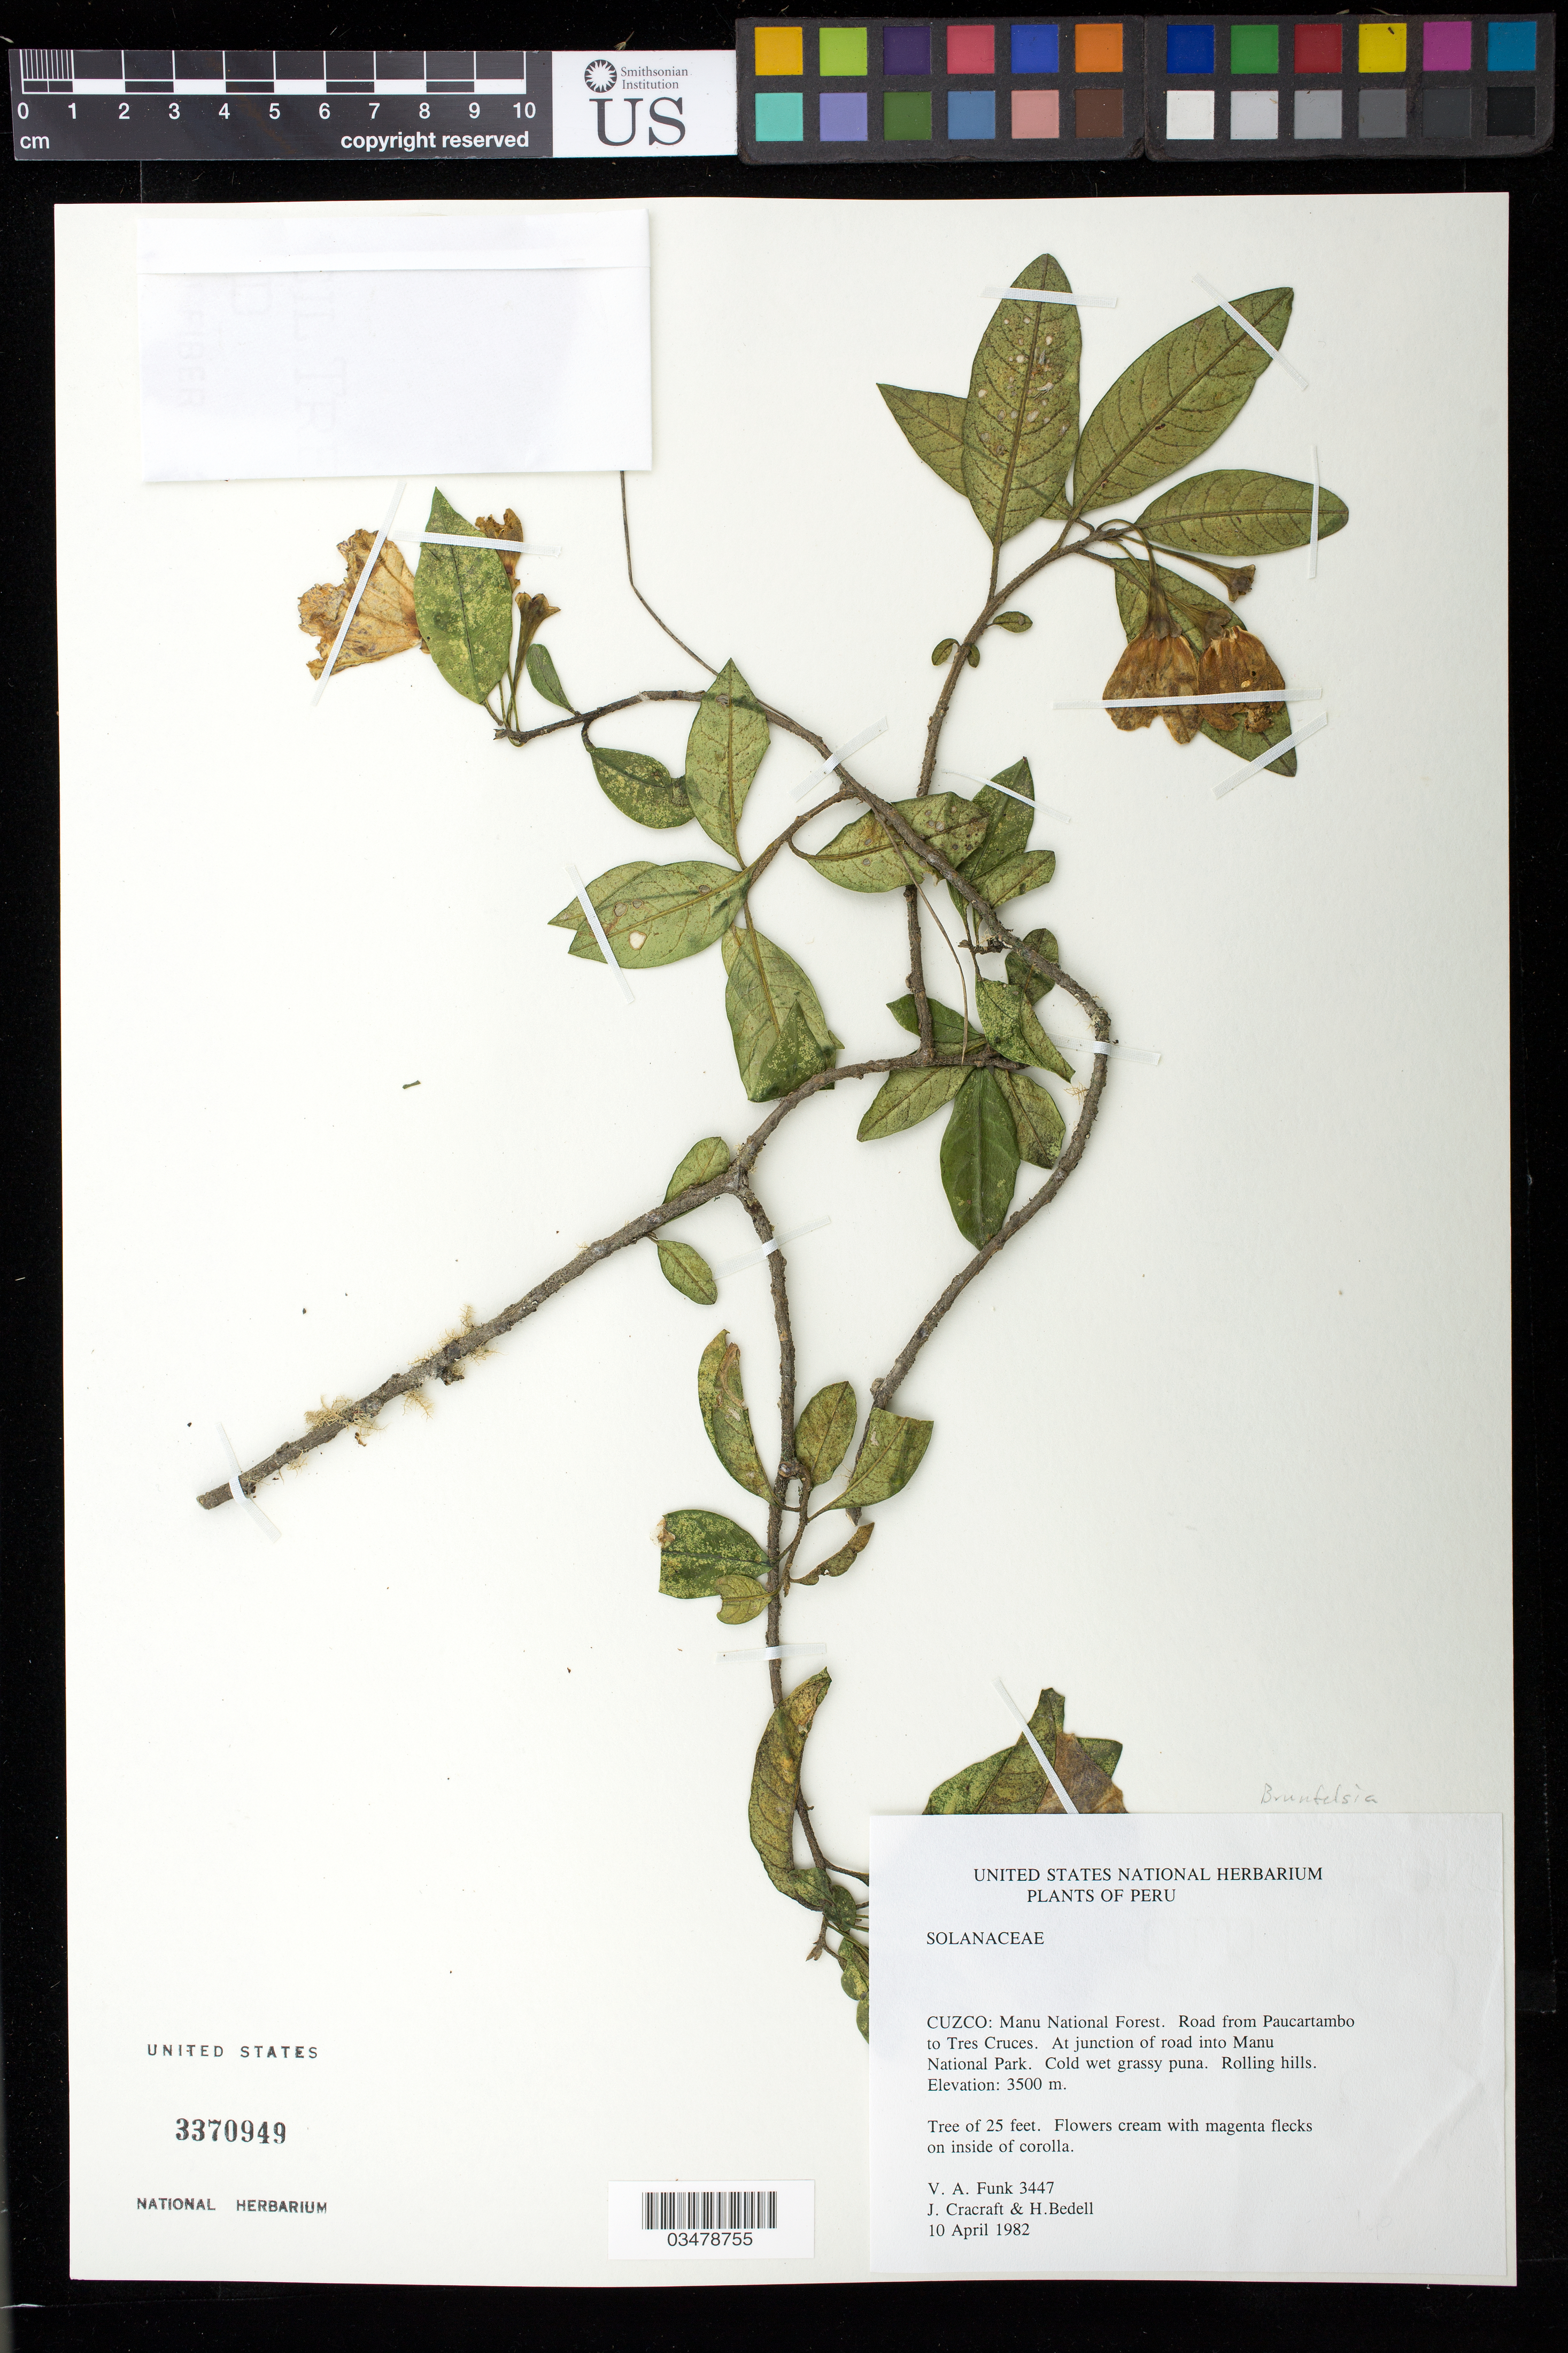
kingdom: Plantae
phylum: Tracheophyta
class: Magnoliopsida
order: Solanales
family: Solanaceae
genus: Brunfelsia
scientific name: Brunfelsia sp.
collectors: V. Funk, J. L. Cracraft & H. G. Bedell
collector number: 3447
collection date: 1982-04-10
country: Peru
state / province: Cusco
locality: Manu National Forest. Road from Paucartambo to Tres Cruces. At junction of main road into Manu National Park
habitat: Cold wet grassy puna; rolling hills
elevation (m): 3500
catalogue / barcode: US 3370949